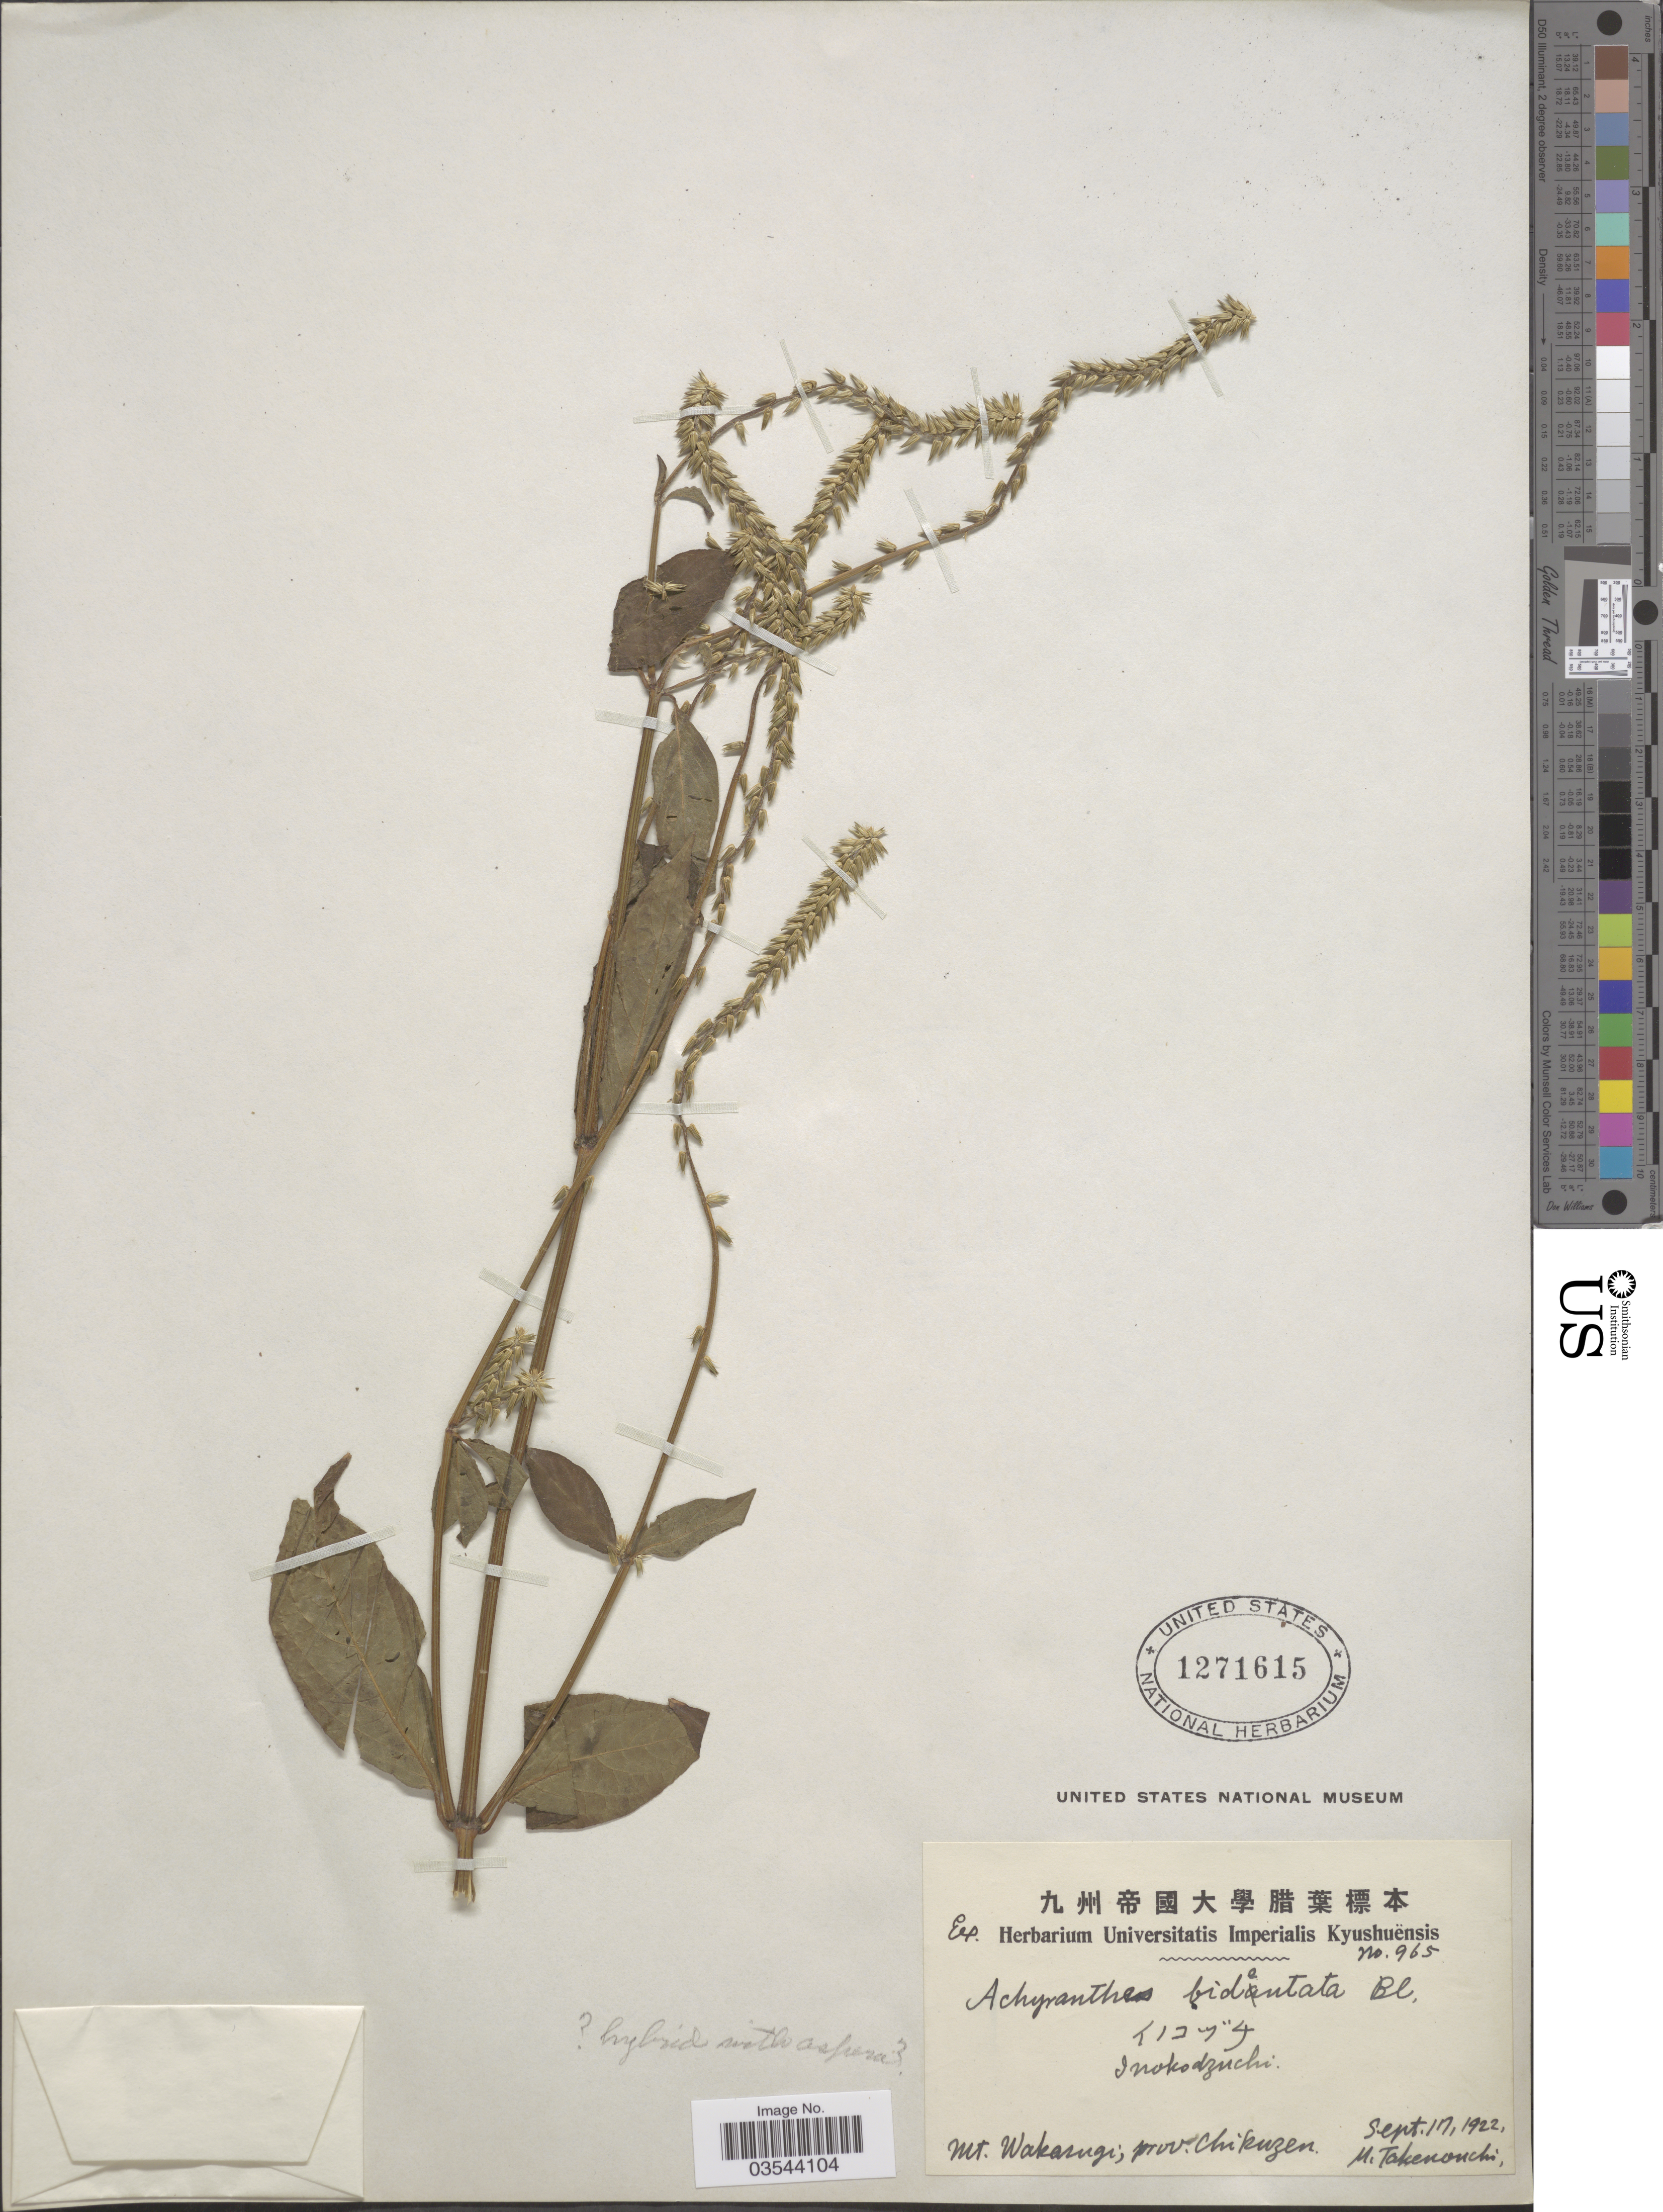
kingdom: Plantae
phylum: Tracheophyta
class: Magnoliopsida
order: Caryophyllales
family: Amaranthaceae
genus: Achyranthes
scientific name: Achyranthes bidentata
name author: Blume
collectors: M. Takenouchi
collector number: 965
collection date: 1922-09-17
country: Japan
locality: Mt. Wakarugi; prov. Chikuzen.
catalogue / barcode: US 1271615